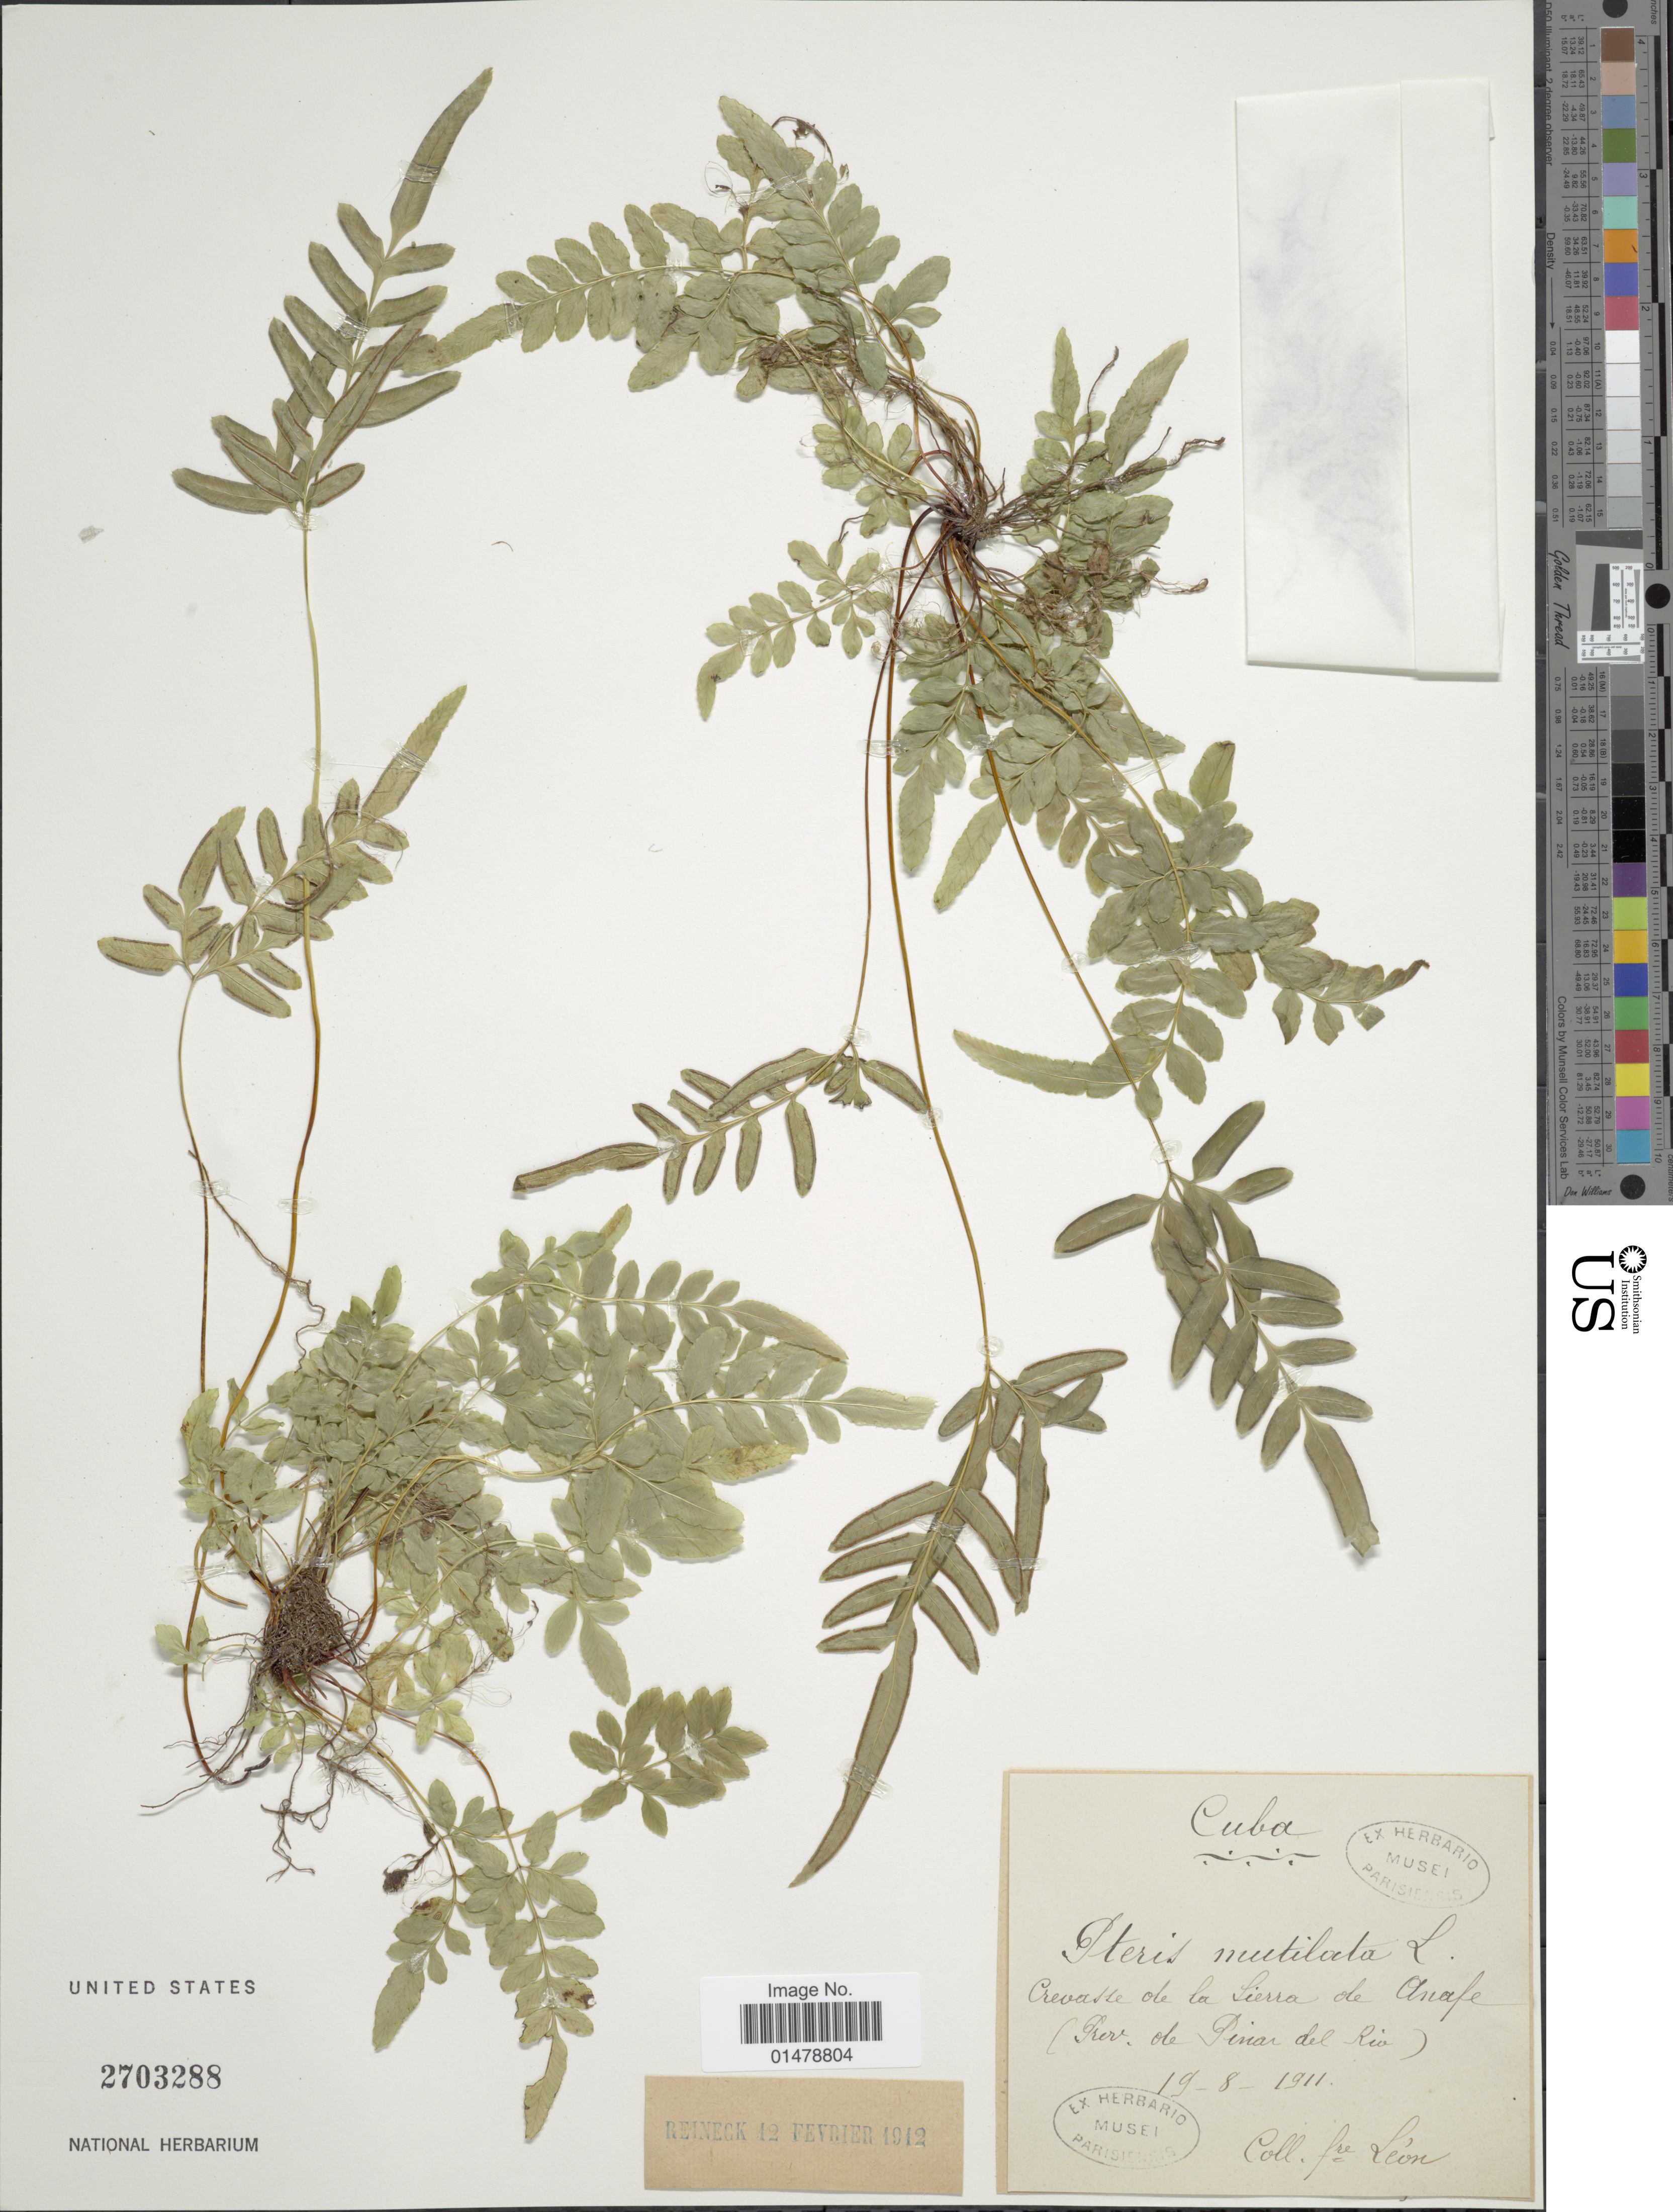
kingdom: Plantae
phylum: Tracheophyta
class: Polypodiopsida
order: Polypodiales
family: Pteridaceae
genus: Pteris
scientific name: Pteris mutilata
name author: L.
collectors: Bro. León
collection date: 1911-08-19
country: Cuba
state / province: Pinar del Río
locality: Crevaste de la Sierra de Anafe (Prov. de Pinar del Rio).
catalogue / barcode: US 2703288